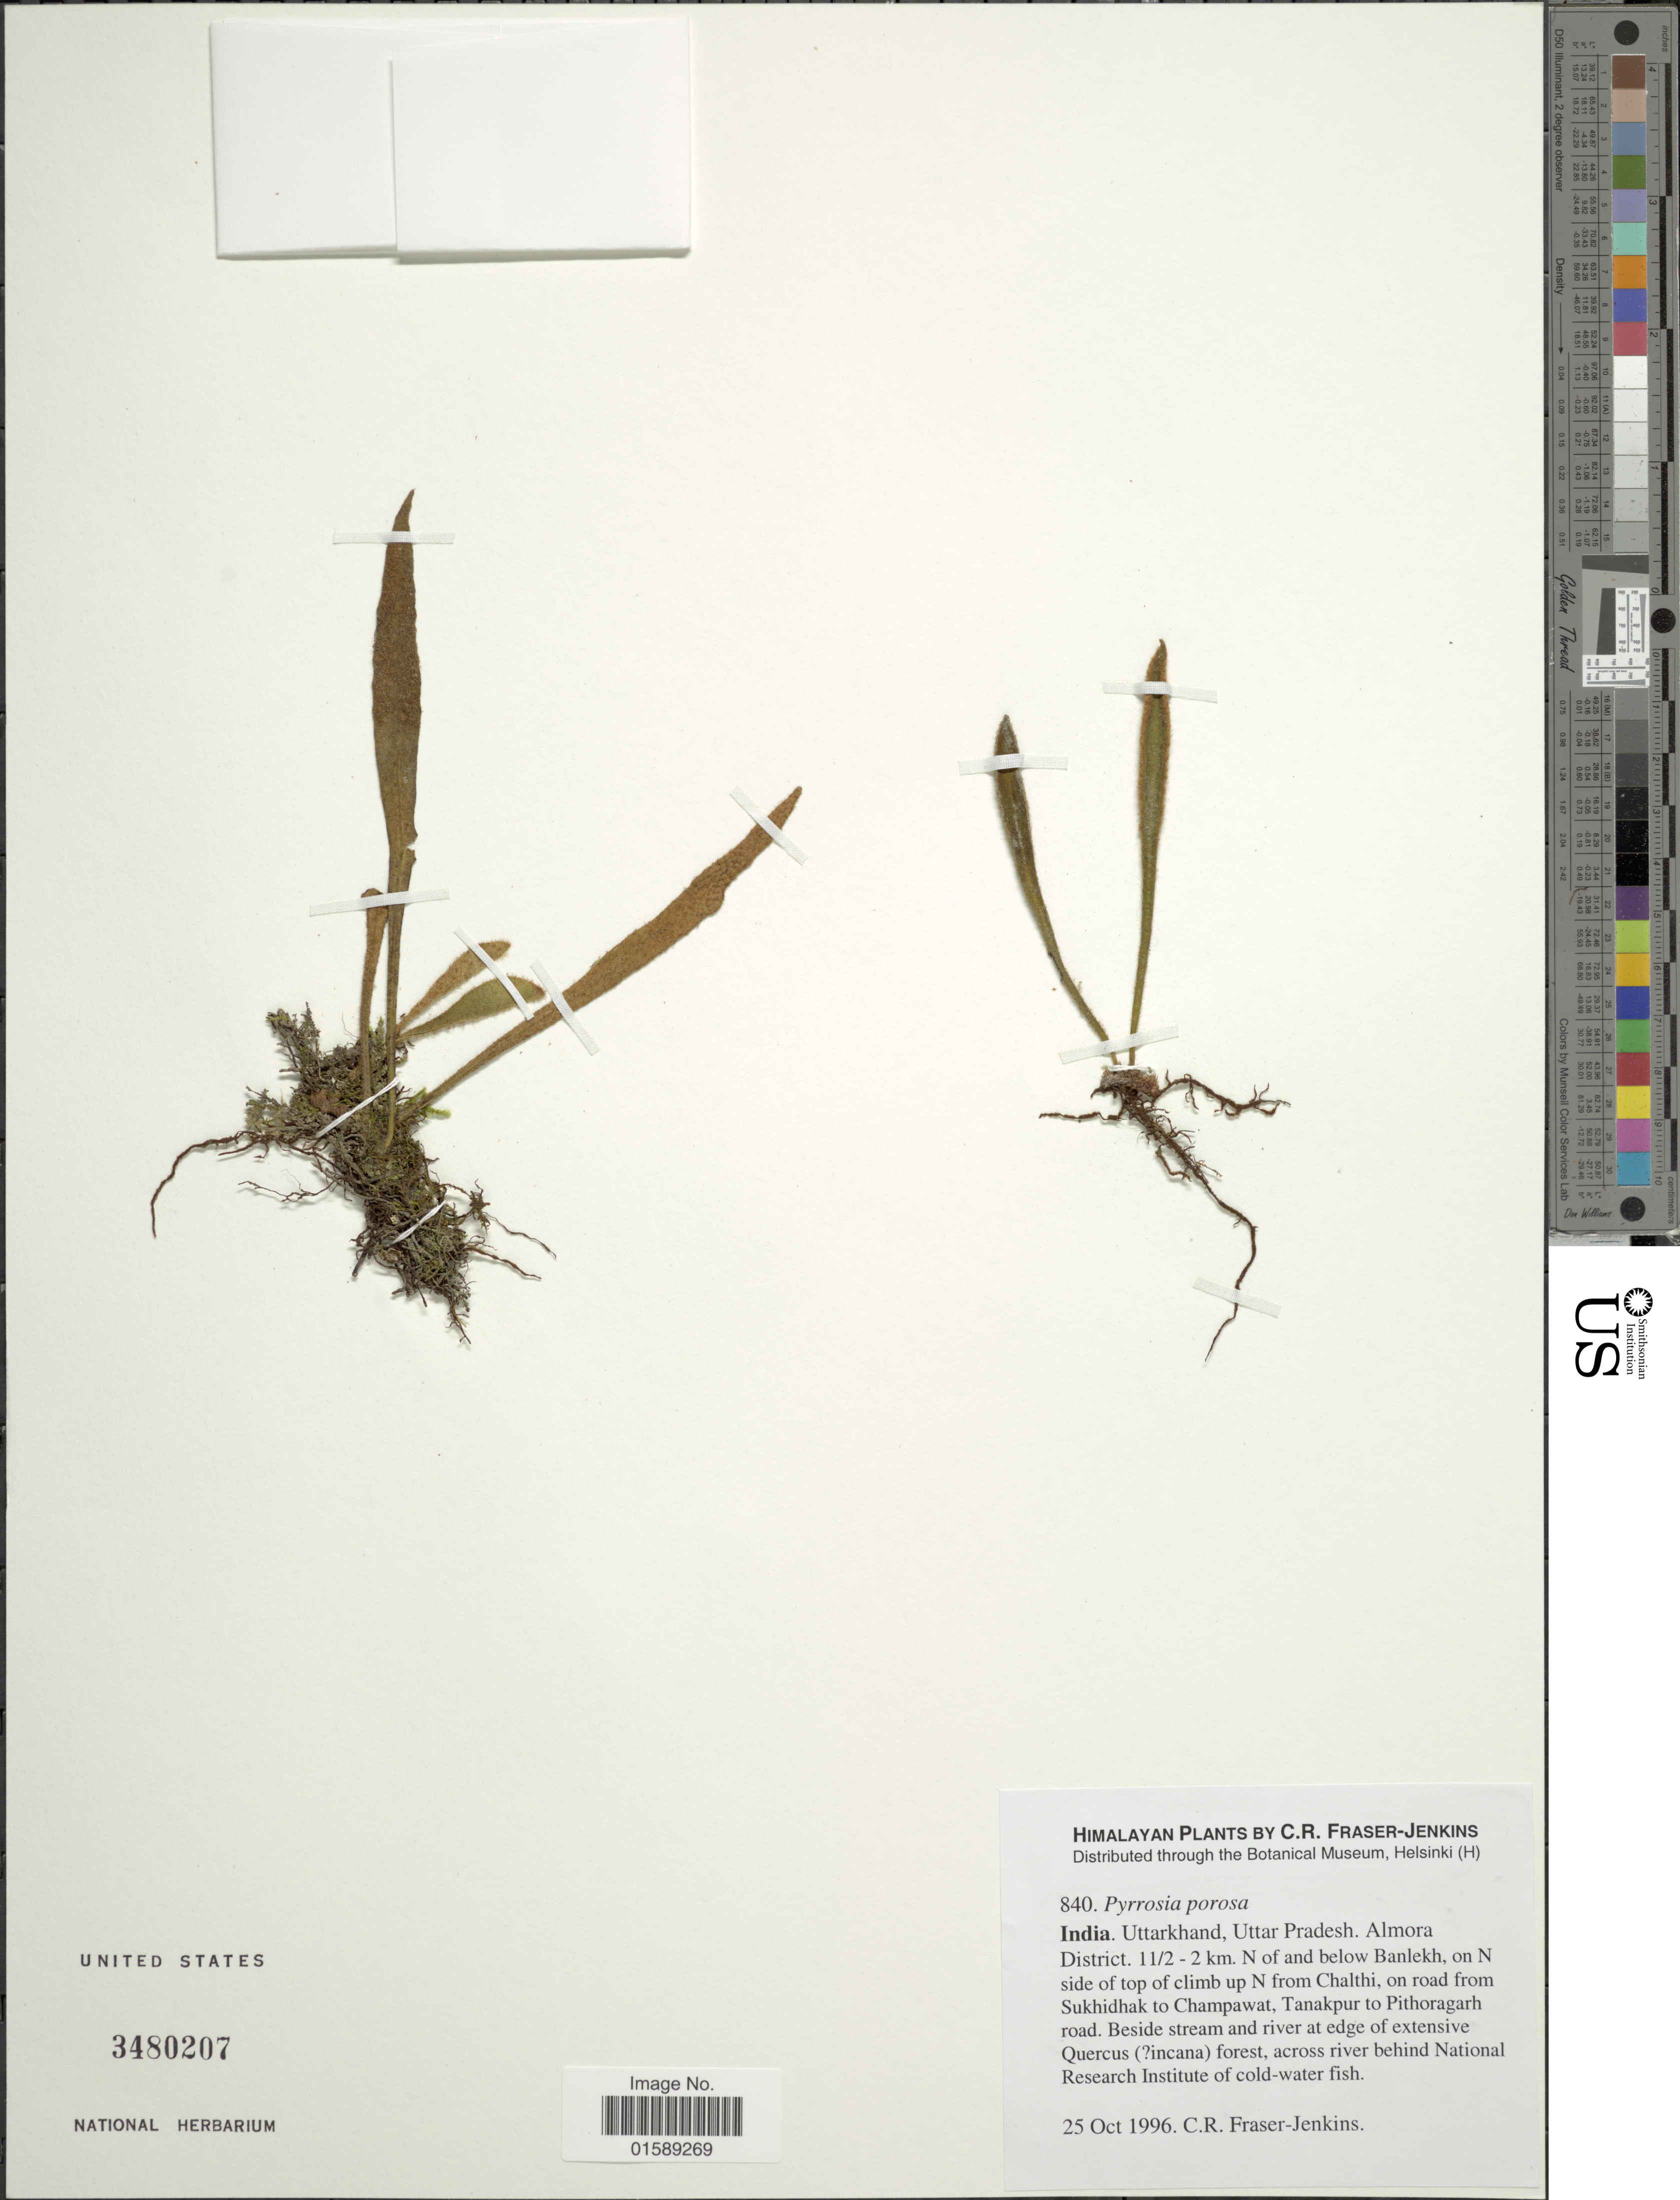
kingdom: Plantae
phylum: Tracheophyta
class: Polypodiopsida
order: Polypodiales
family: Polypodiaceae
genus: Pyrrosia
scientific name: Pyrrosia porosa var. porosa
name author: (C. Presl) Hovenkamp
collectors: C. R. Fraser-Jenkins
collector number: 840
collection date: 1996-10-25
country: India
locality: Himalayan. India. Uttarkhand, Uttar Pradesh. Almora District. 11/2 - 2. N of and below Banlekh, on N side of top of climb up N from Chalthi, on road from sukhidhak to Champawat, Tanakpur to Pithoragarh road.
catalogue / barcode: US 3480207